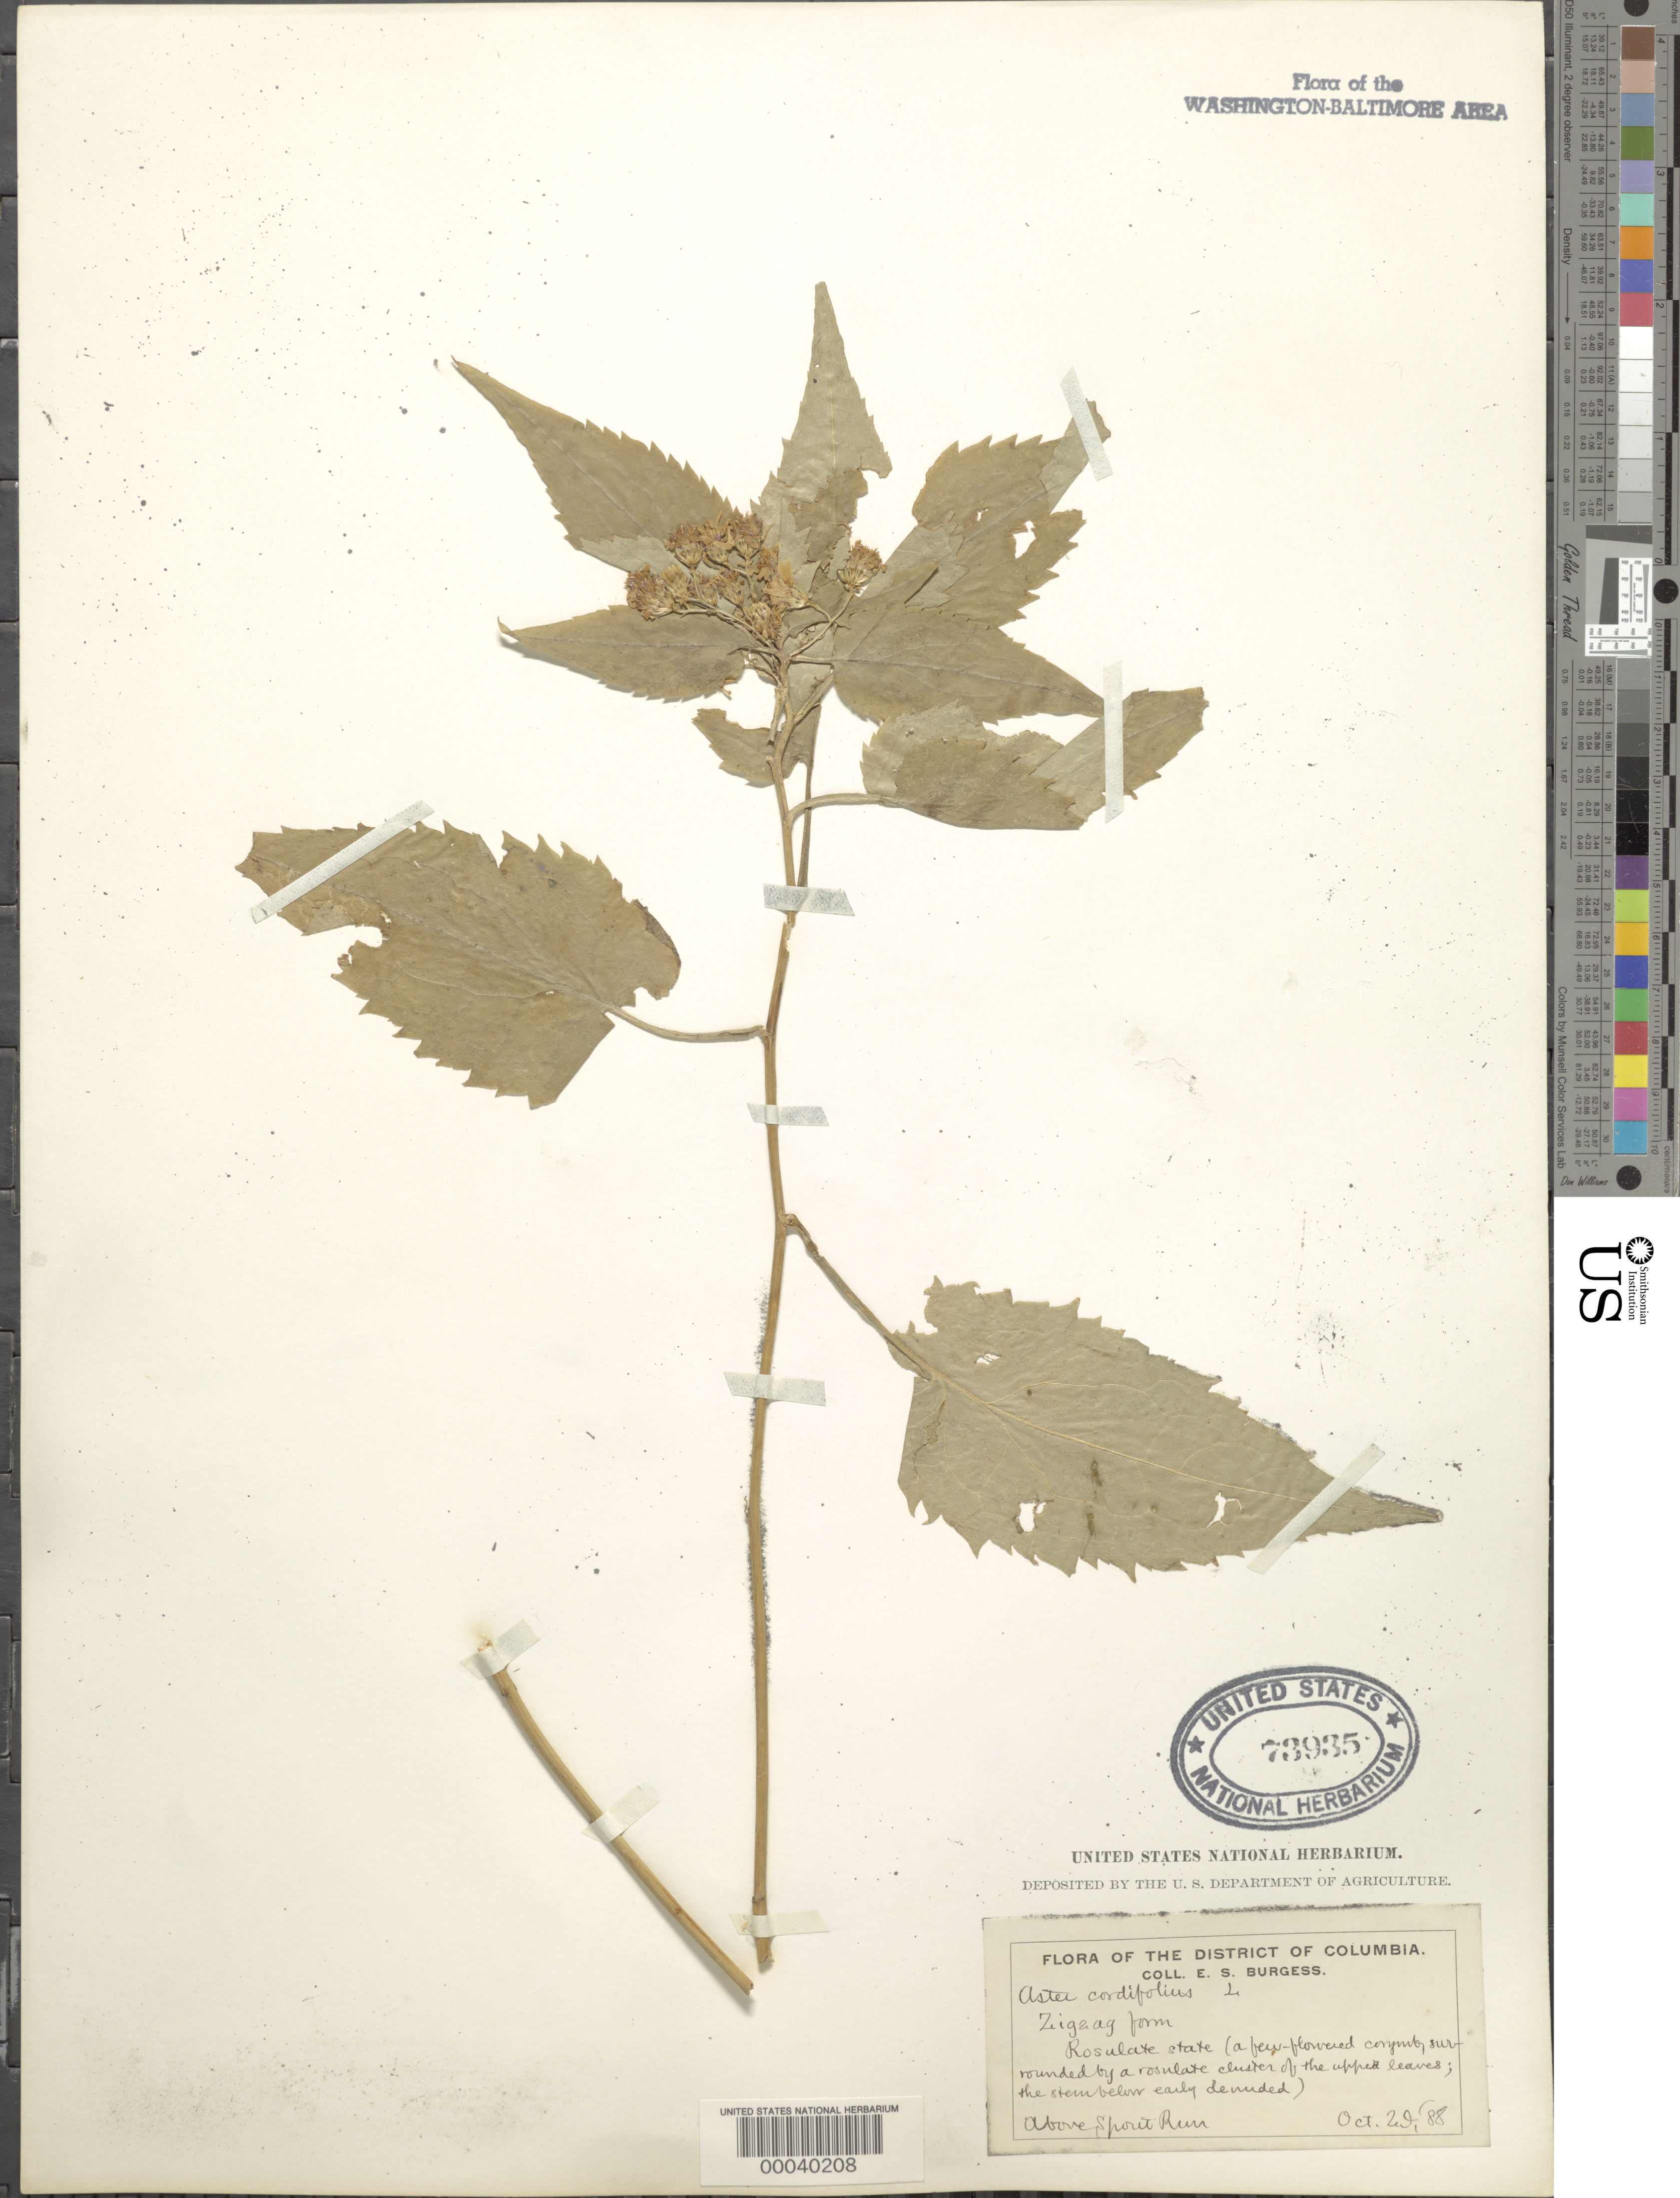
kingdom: Plantae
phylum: Tracheophyta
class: Magnoliopsida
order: Asterales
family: Asteraceae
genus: Symphyotrichum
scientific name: Symphyotrichum cordifolium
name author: (L.) G.L. Nesom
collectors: E. Burgess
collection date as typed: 02 Oct 1888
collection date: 1888-10-02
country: United States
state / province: Virginia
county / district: Fairfax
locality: Above Spout Run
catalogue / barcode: US 73935